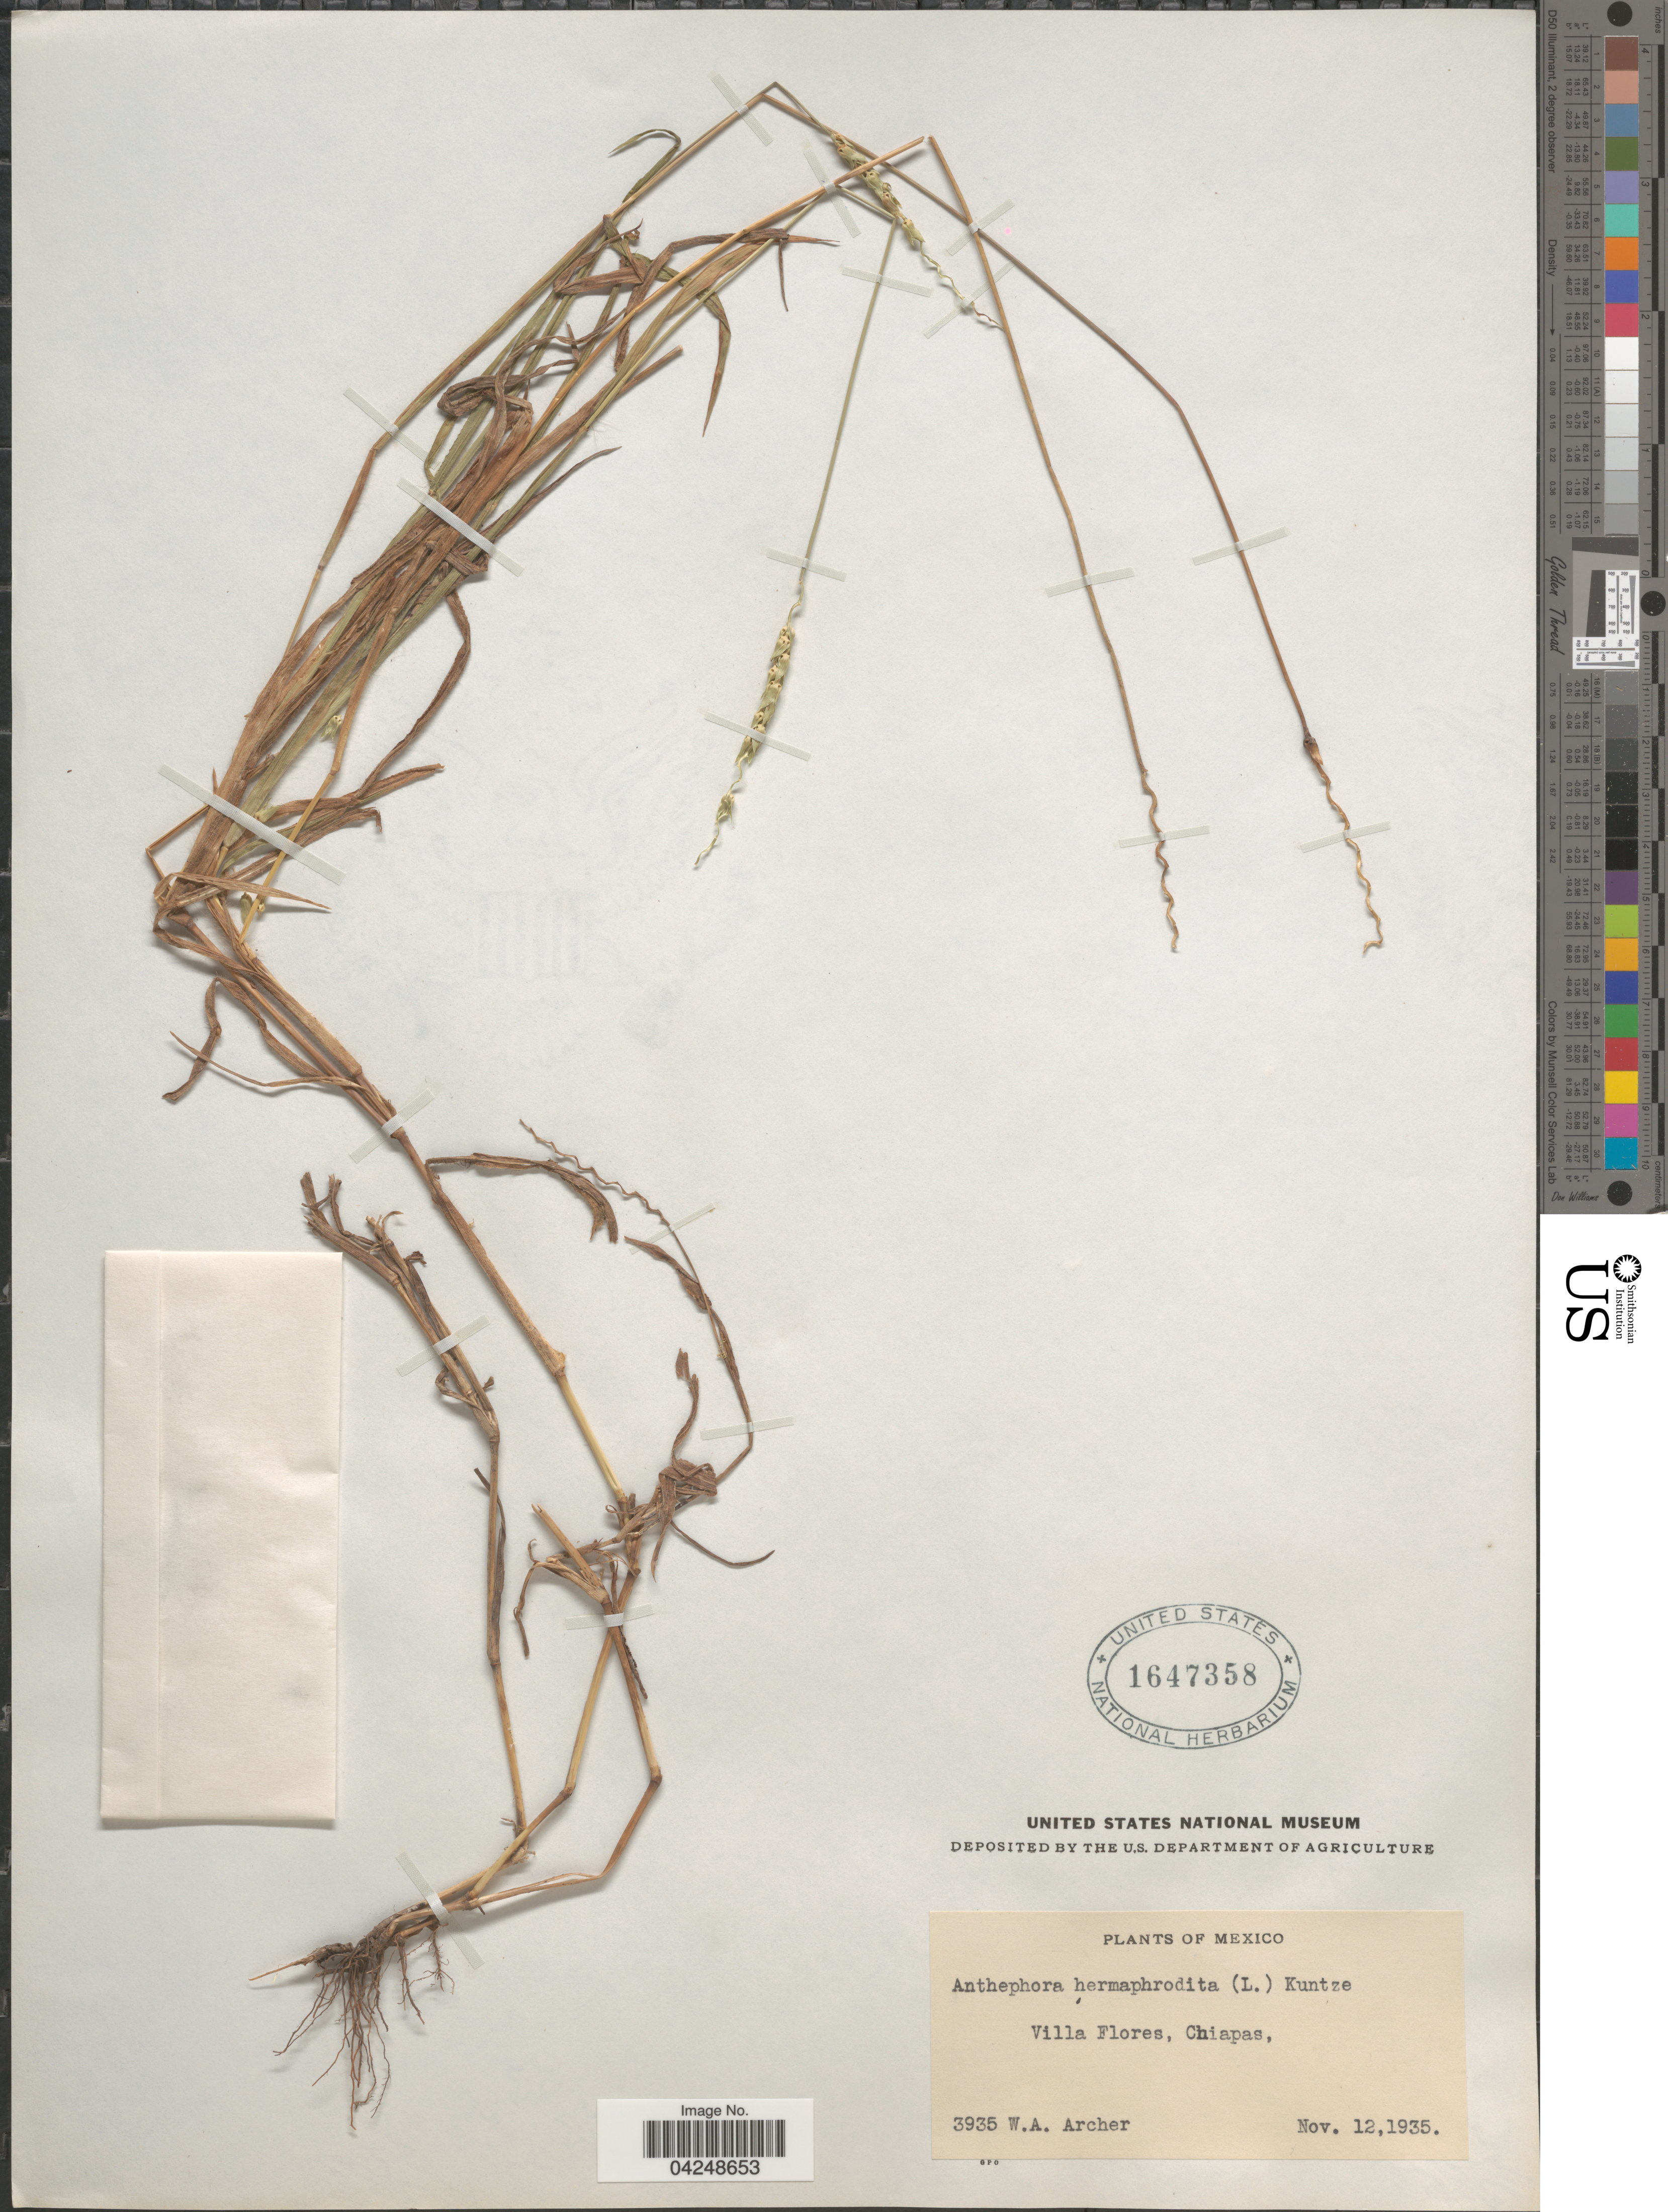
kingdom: Plantae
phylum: Tracheophyta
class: Liliopsida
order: Poales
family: Poaceae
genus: Anthephora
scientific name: Anthephora hermaphrodita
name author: (L.) Kuntze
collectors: W. Archer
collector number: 3935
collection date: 1935-11-12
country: Mexico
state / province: Chiapas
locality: Villa Flores.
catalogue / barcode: US 1647358